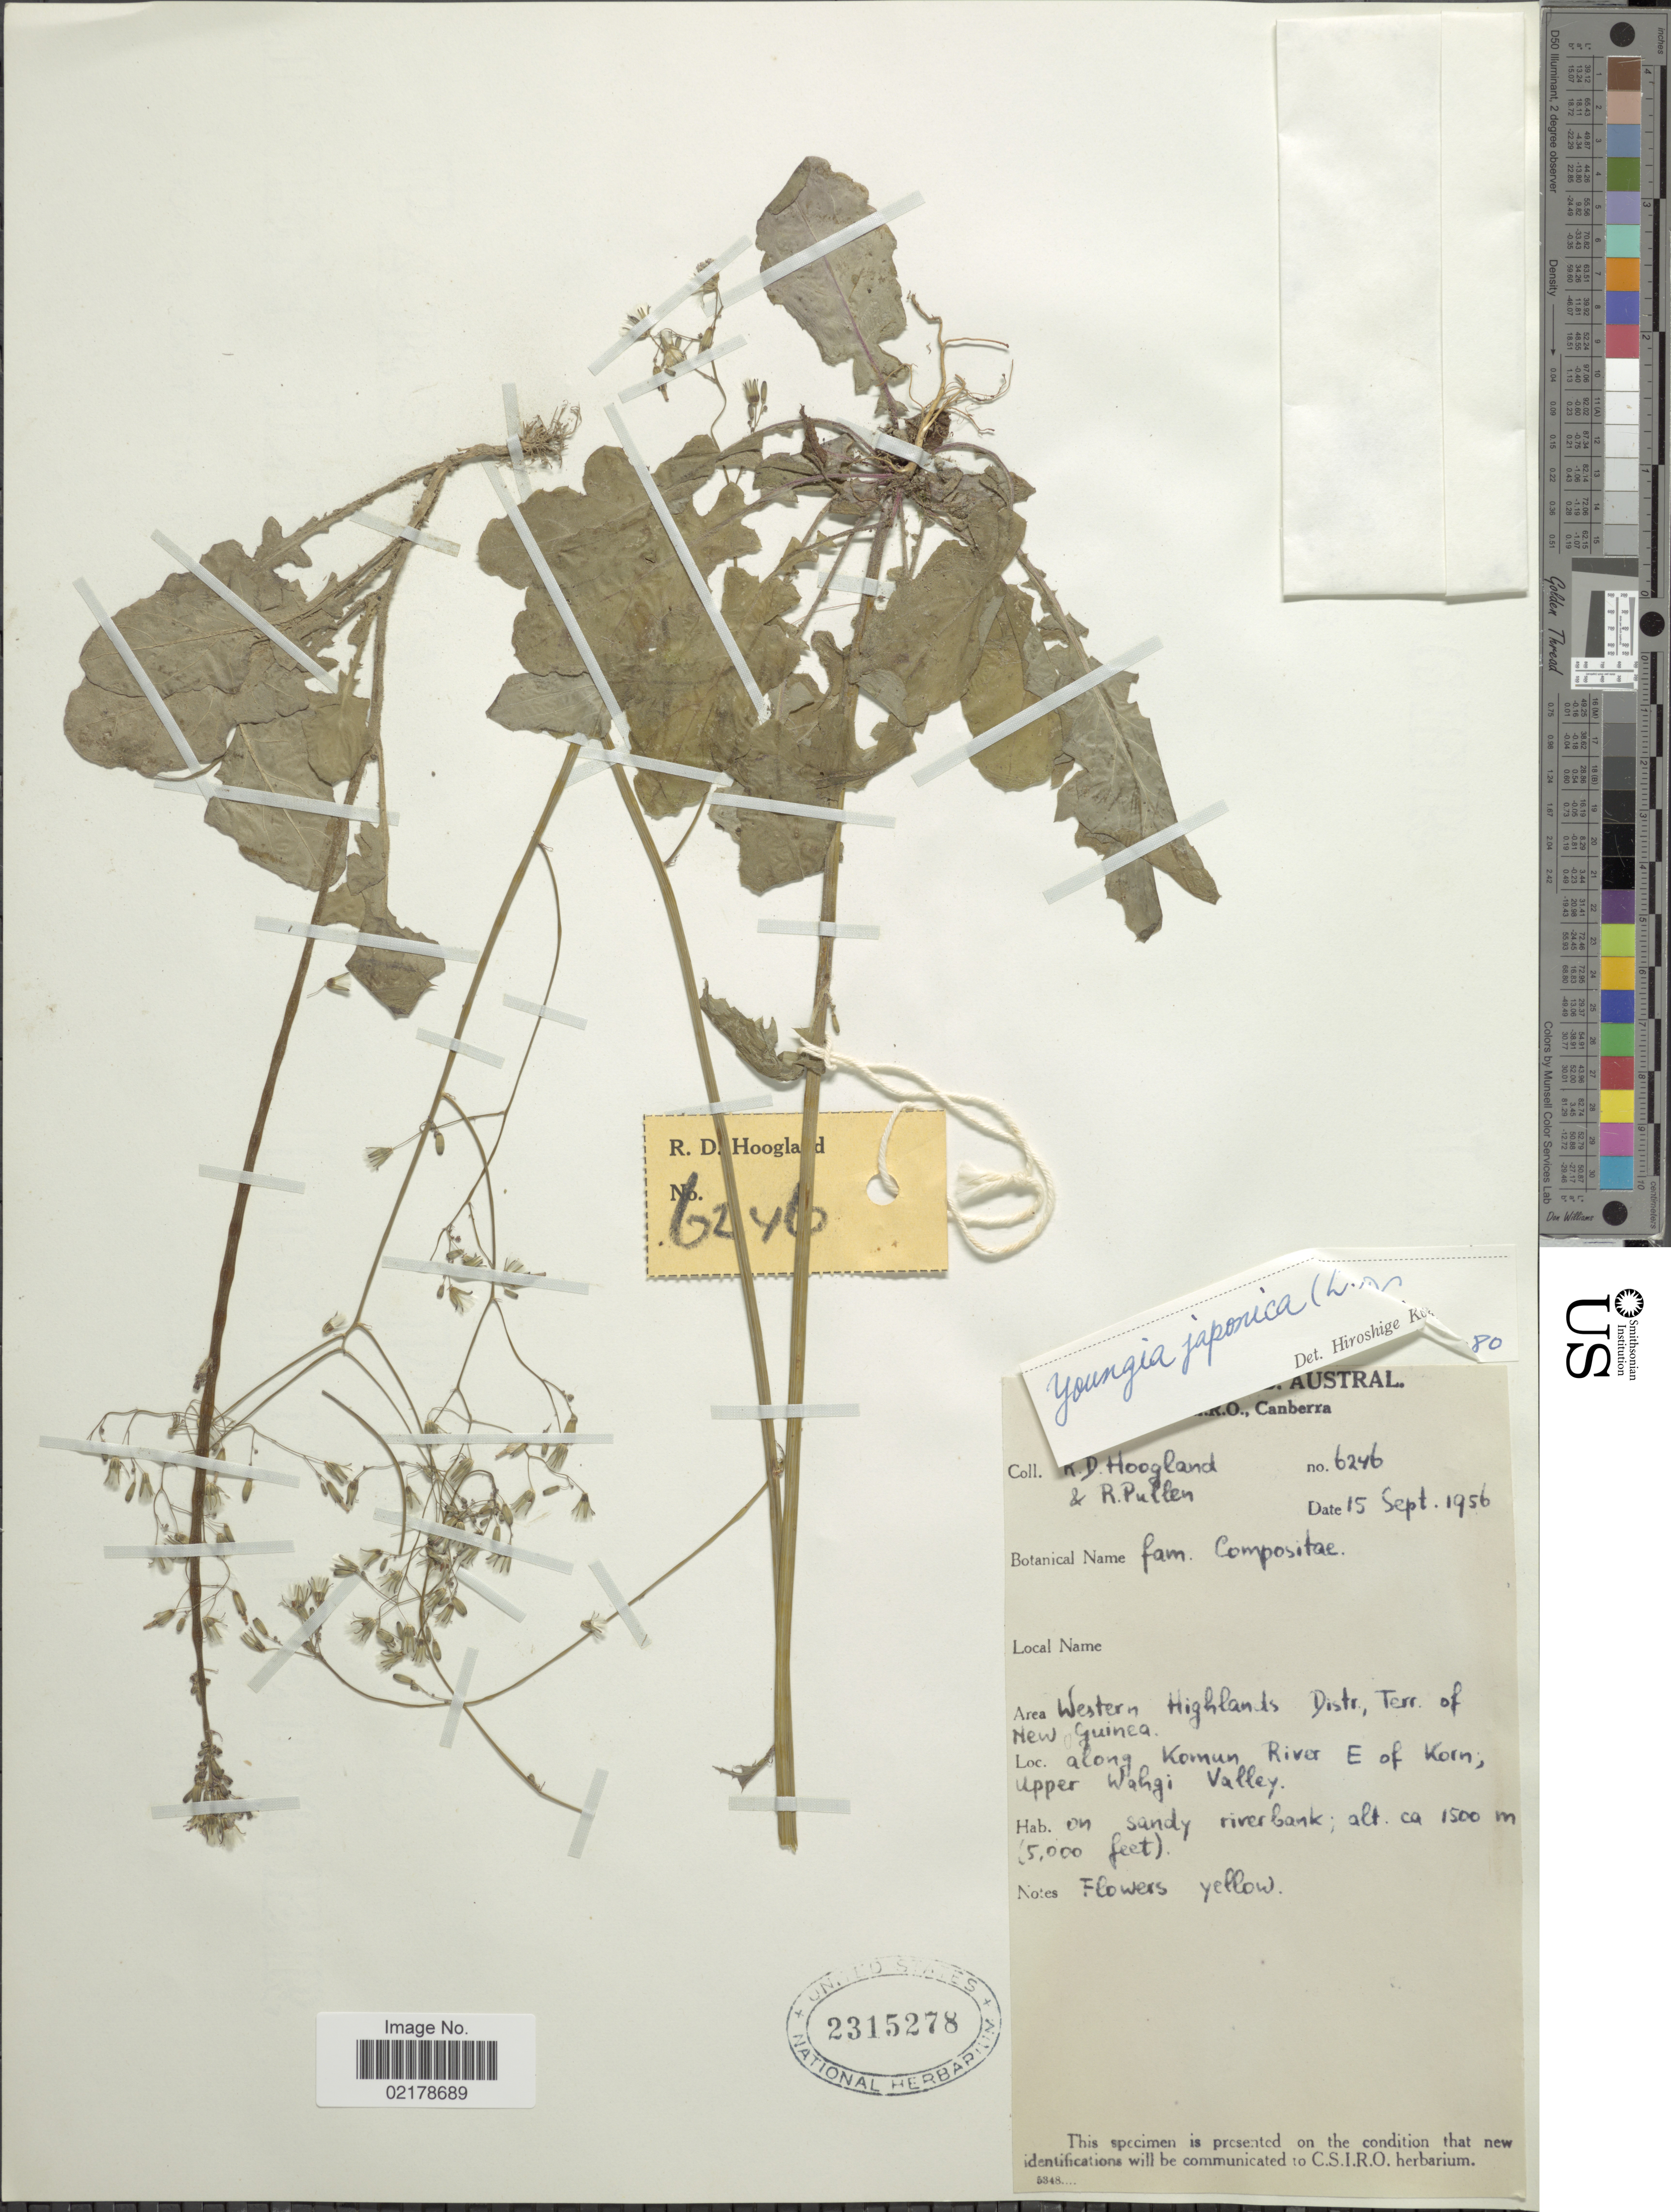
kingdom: Plantae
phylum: Tracheophyta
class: Magnoliopsida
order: Asterales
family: Asteraceae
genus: Youngia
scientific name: Youngia japonica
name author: (L.) DC.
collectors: R. D. Hoogland & R. Pullen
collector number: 6246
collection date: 1956-09-15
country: Papua New Guinea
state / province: Western Highlands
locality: Western Highlands Distr., Terr. of New Guinea. Along Komun River E of Korn, upper Wahgi Valley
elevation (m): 1500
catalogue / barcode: US 2315278